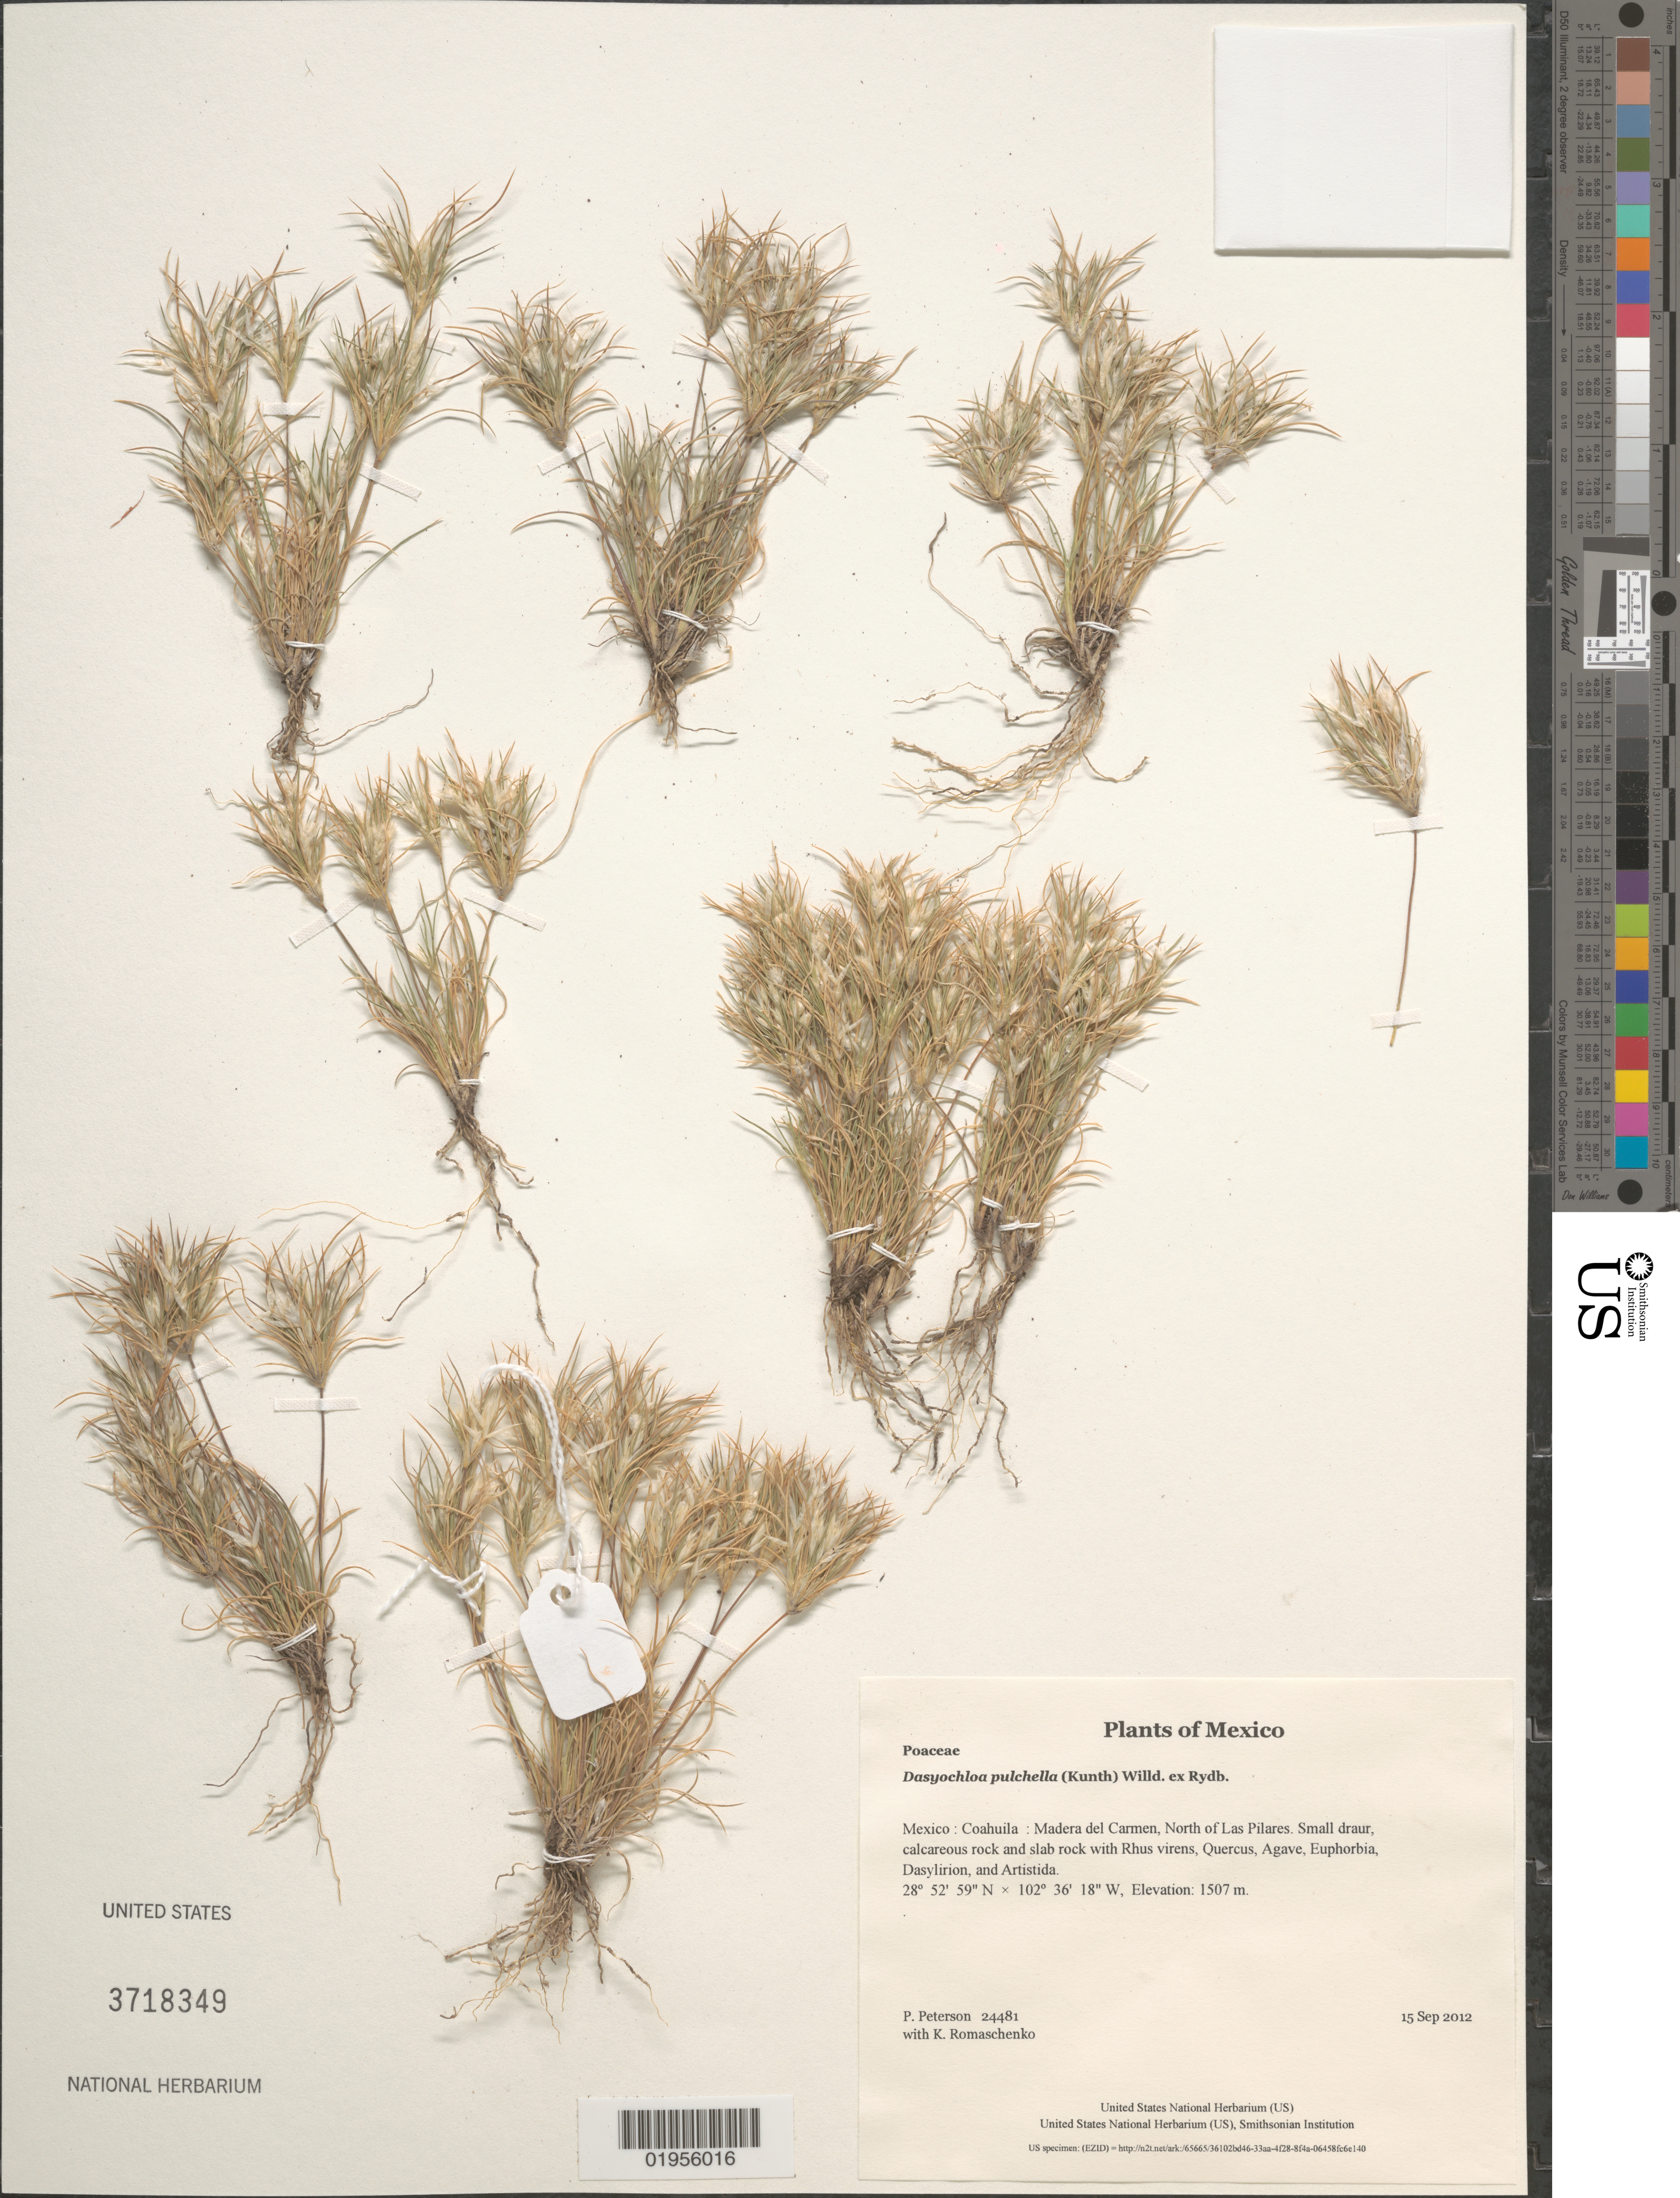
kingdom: Plantae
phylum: Tracheophyta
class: Liliopsida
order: Poales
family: Poaceae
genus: Dasyochloa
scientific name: Dasyochloa pulchella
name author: (Kunth) Willd. ex Rydb.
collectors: P. M. Peterson & K. Romaschenko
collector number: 24481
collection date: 2012-09-15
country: Mexico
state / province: Coahuila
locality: Madera del Carmen, North of Las Pilares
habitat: Small draur, calcareous rock and slab rock with Rhus virens, Quercus, Agave, Euphorbia, Dasylirion, and Artistida.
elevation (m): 1507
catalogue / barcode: US 3718349